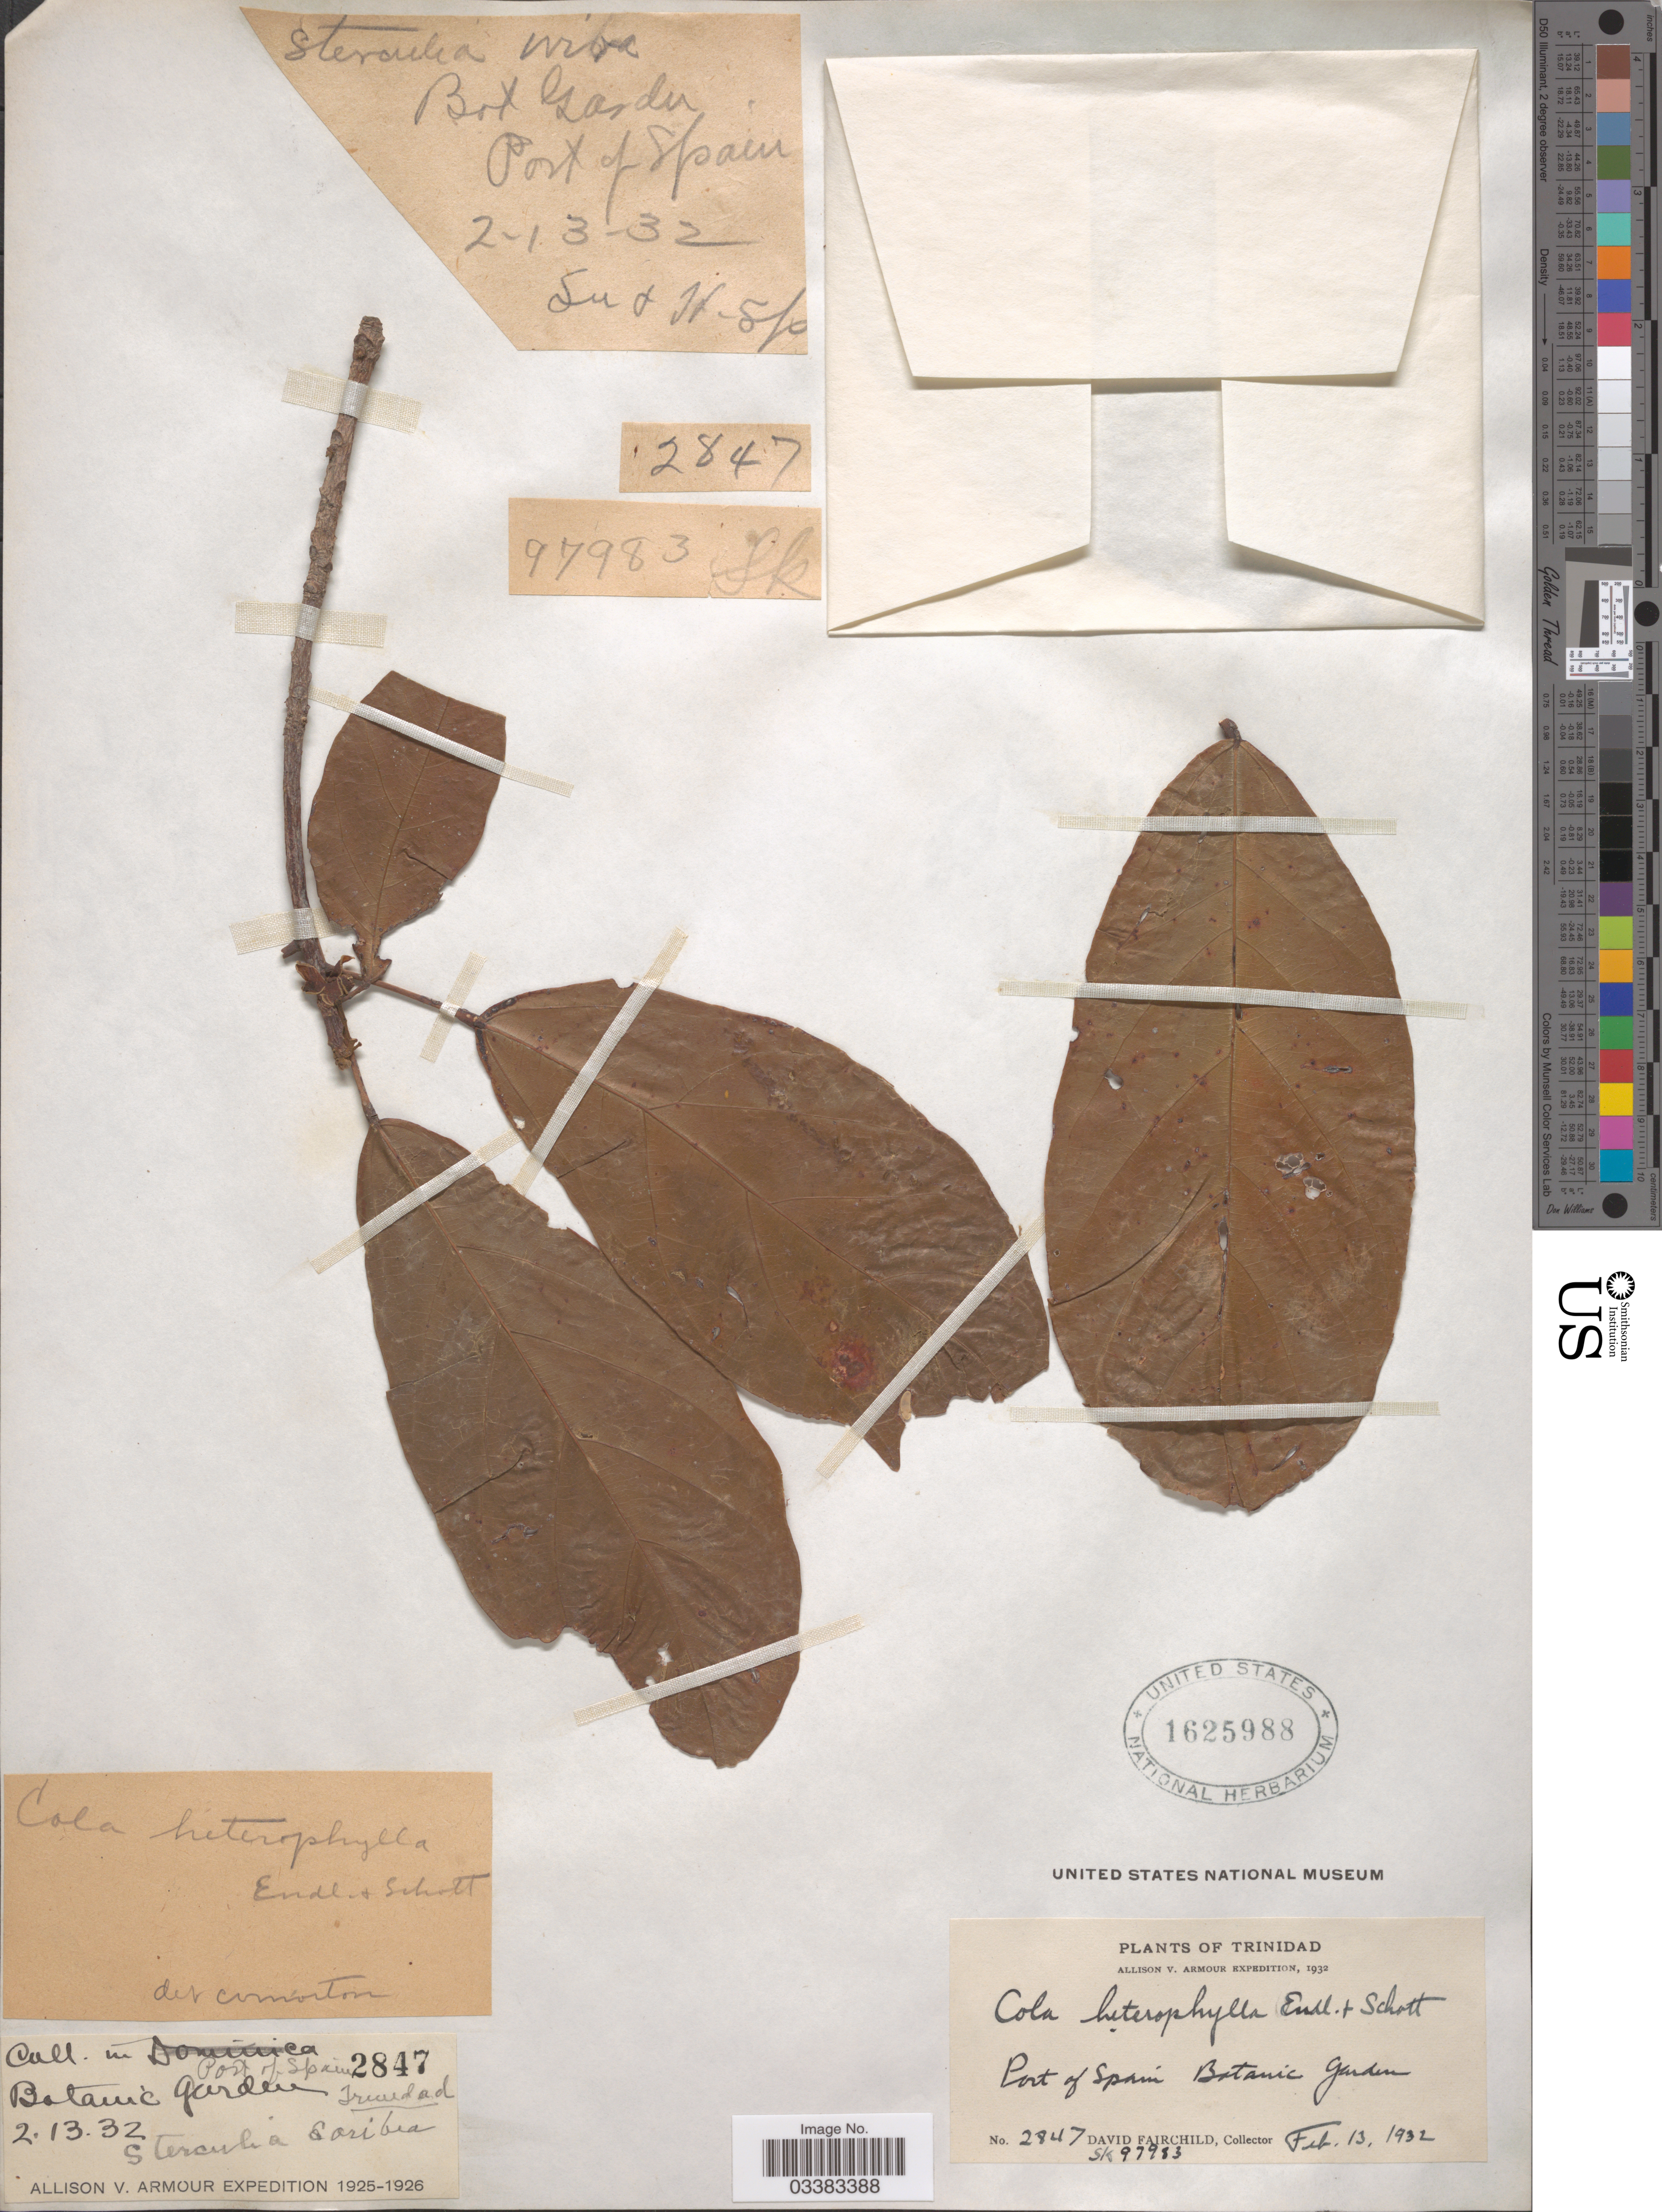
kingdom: Plantae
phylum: Tracheophyta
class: Magnoliopsida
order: Malvales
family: Malvaceae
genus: Cola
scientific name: Cola acuminata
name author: (P. Beauv.) Schott & Endl.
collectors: D. Fairchild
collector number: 2847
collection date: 1932-02-13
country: Trinidad and Tobago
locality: Trinidad. Port of Spain. Botanic Garden.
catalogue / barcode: US 1625988